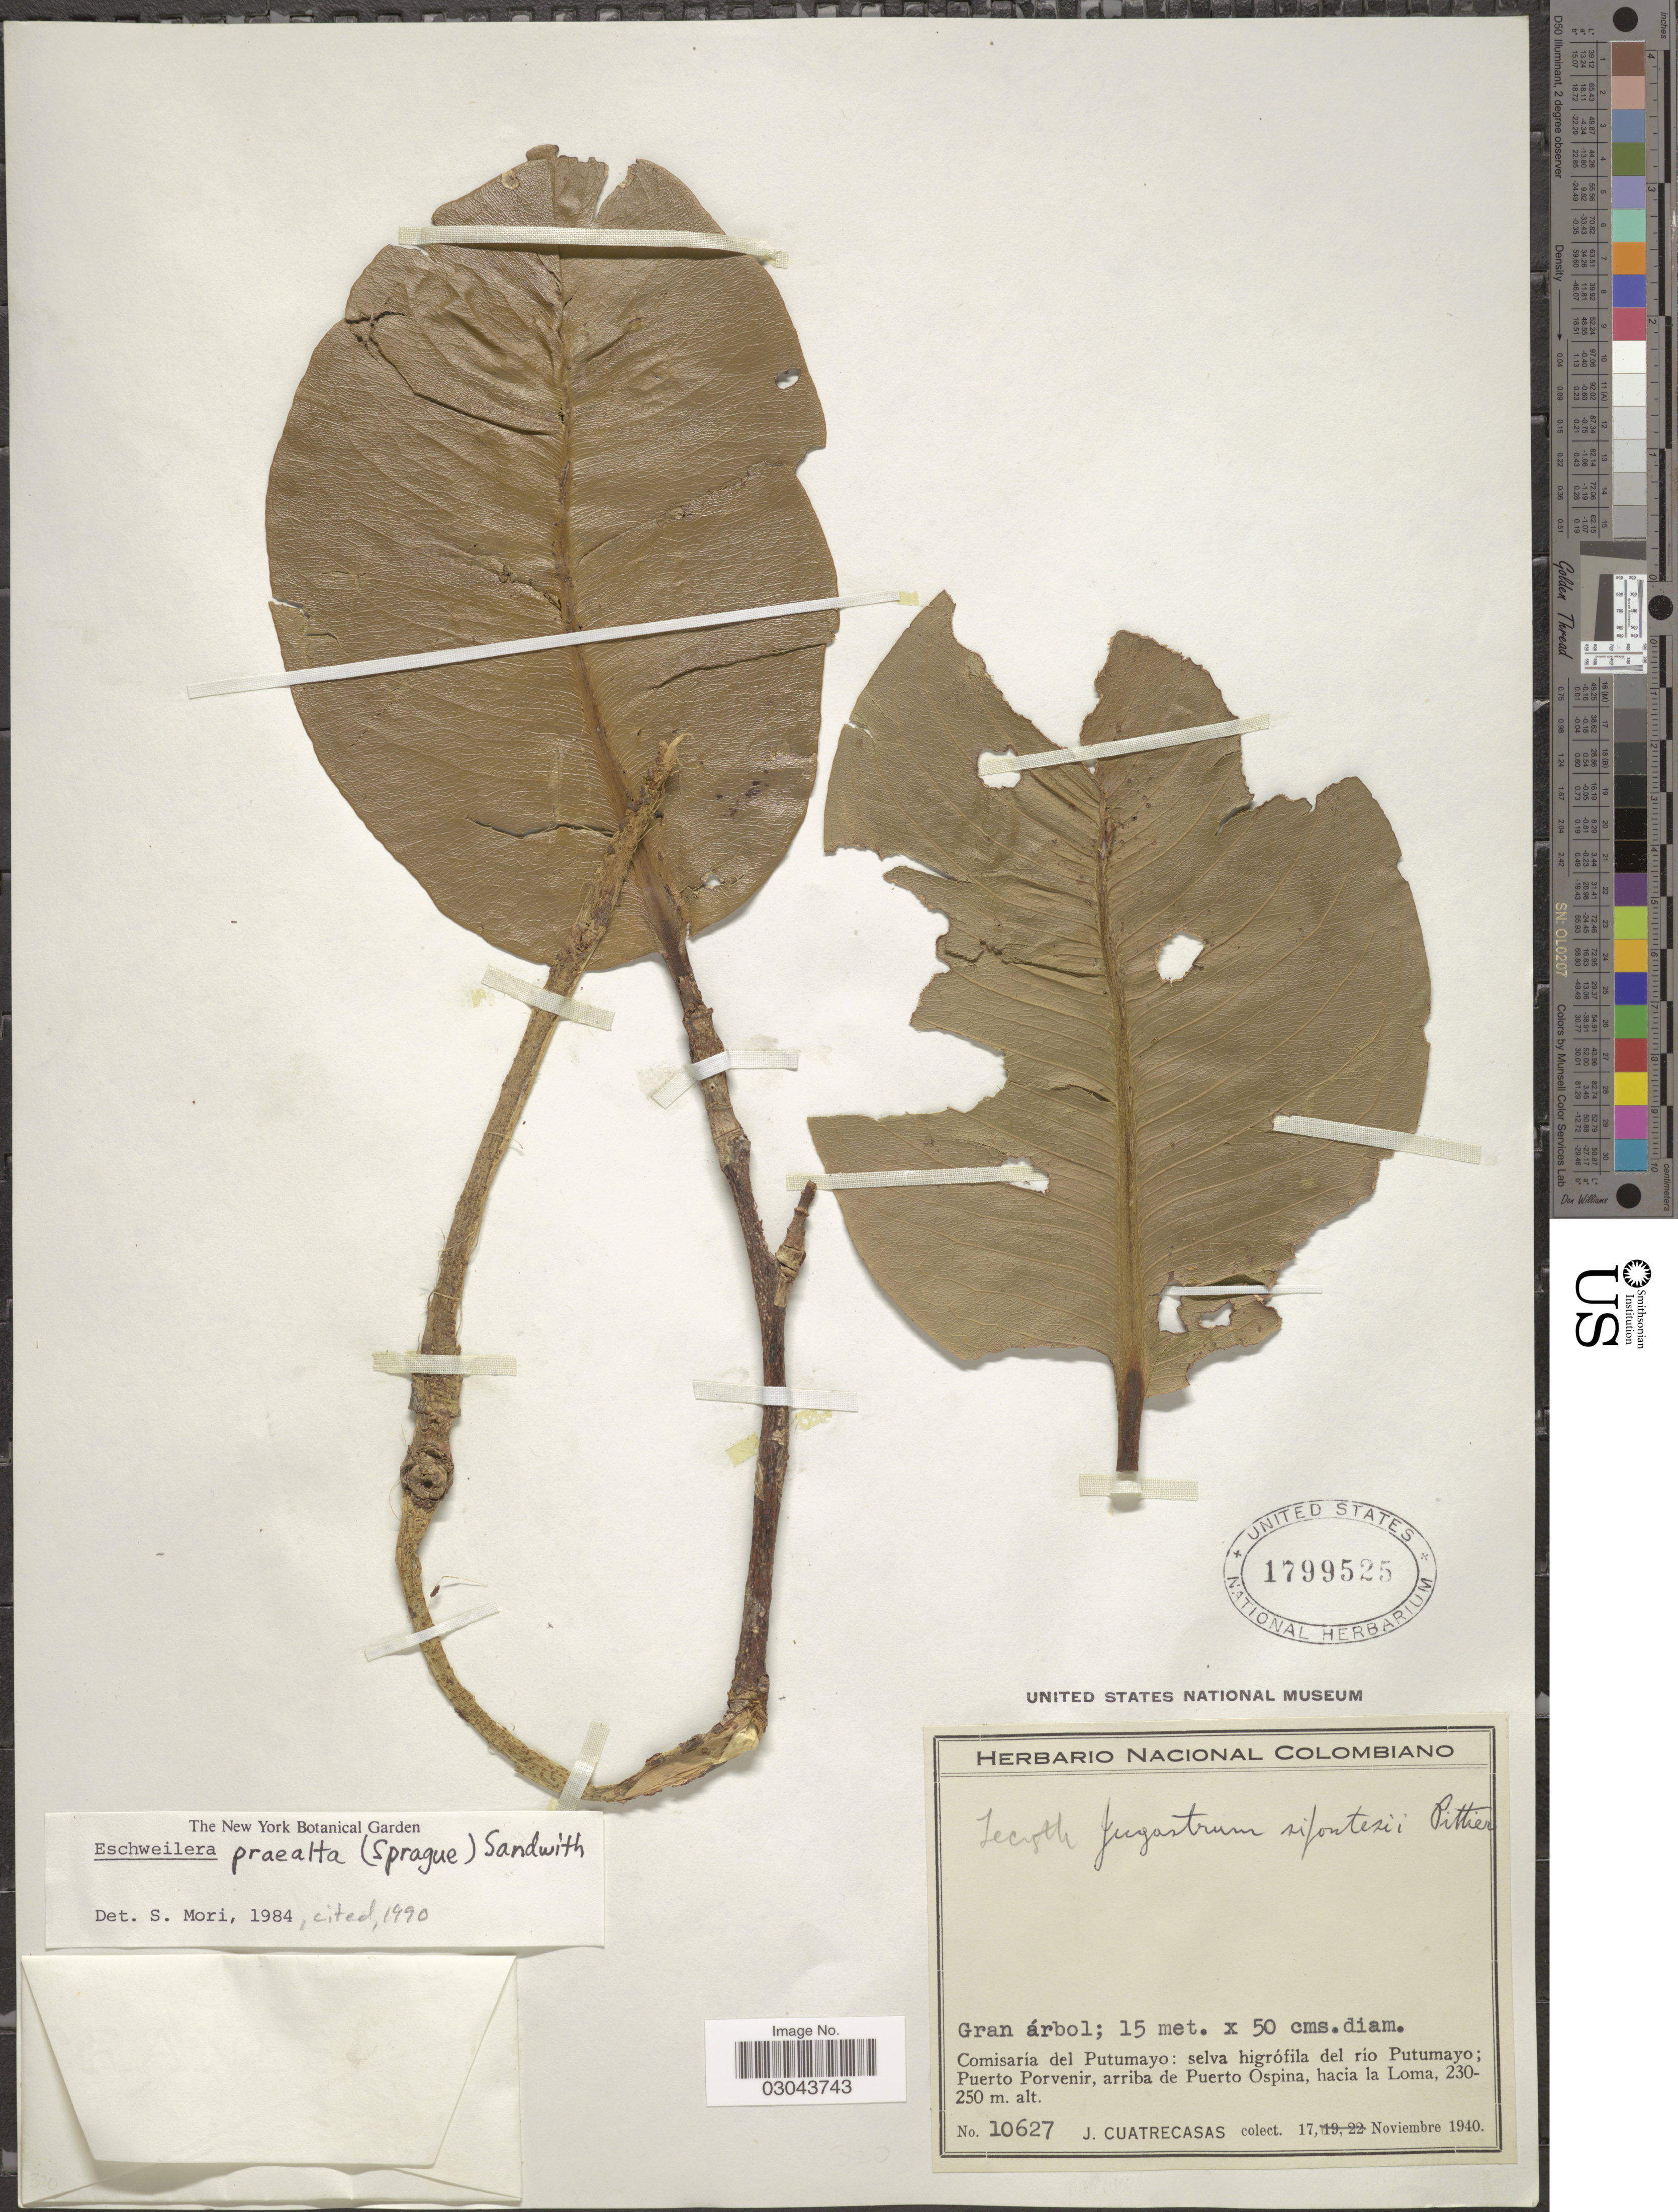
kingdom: Plantae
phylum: Tracheophyta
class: Magnoliopsida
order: Ericales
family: Lecythidaceae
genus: Eschweilera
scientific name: Eschweilera praealta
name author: (Sprague) Sandwith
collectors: J. Cuatrecasas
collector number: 10627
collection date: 1940-11-17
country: Colombia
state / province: Putumayo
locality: Comisaría del Putumayo: selva higrófila del río Putumayo; Puerto Porvenir, arriba de Puerto Ospina, hacia la Loma.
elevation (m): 230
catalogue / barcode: US 1799525